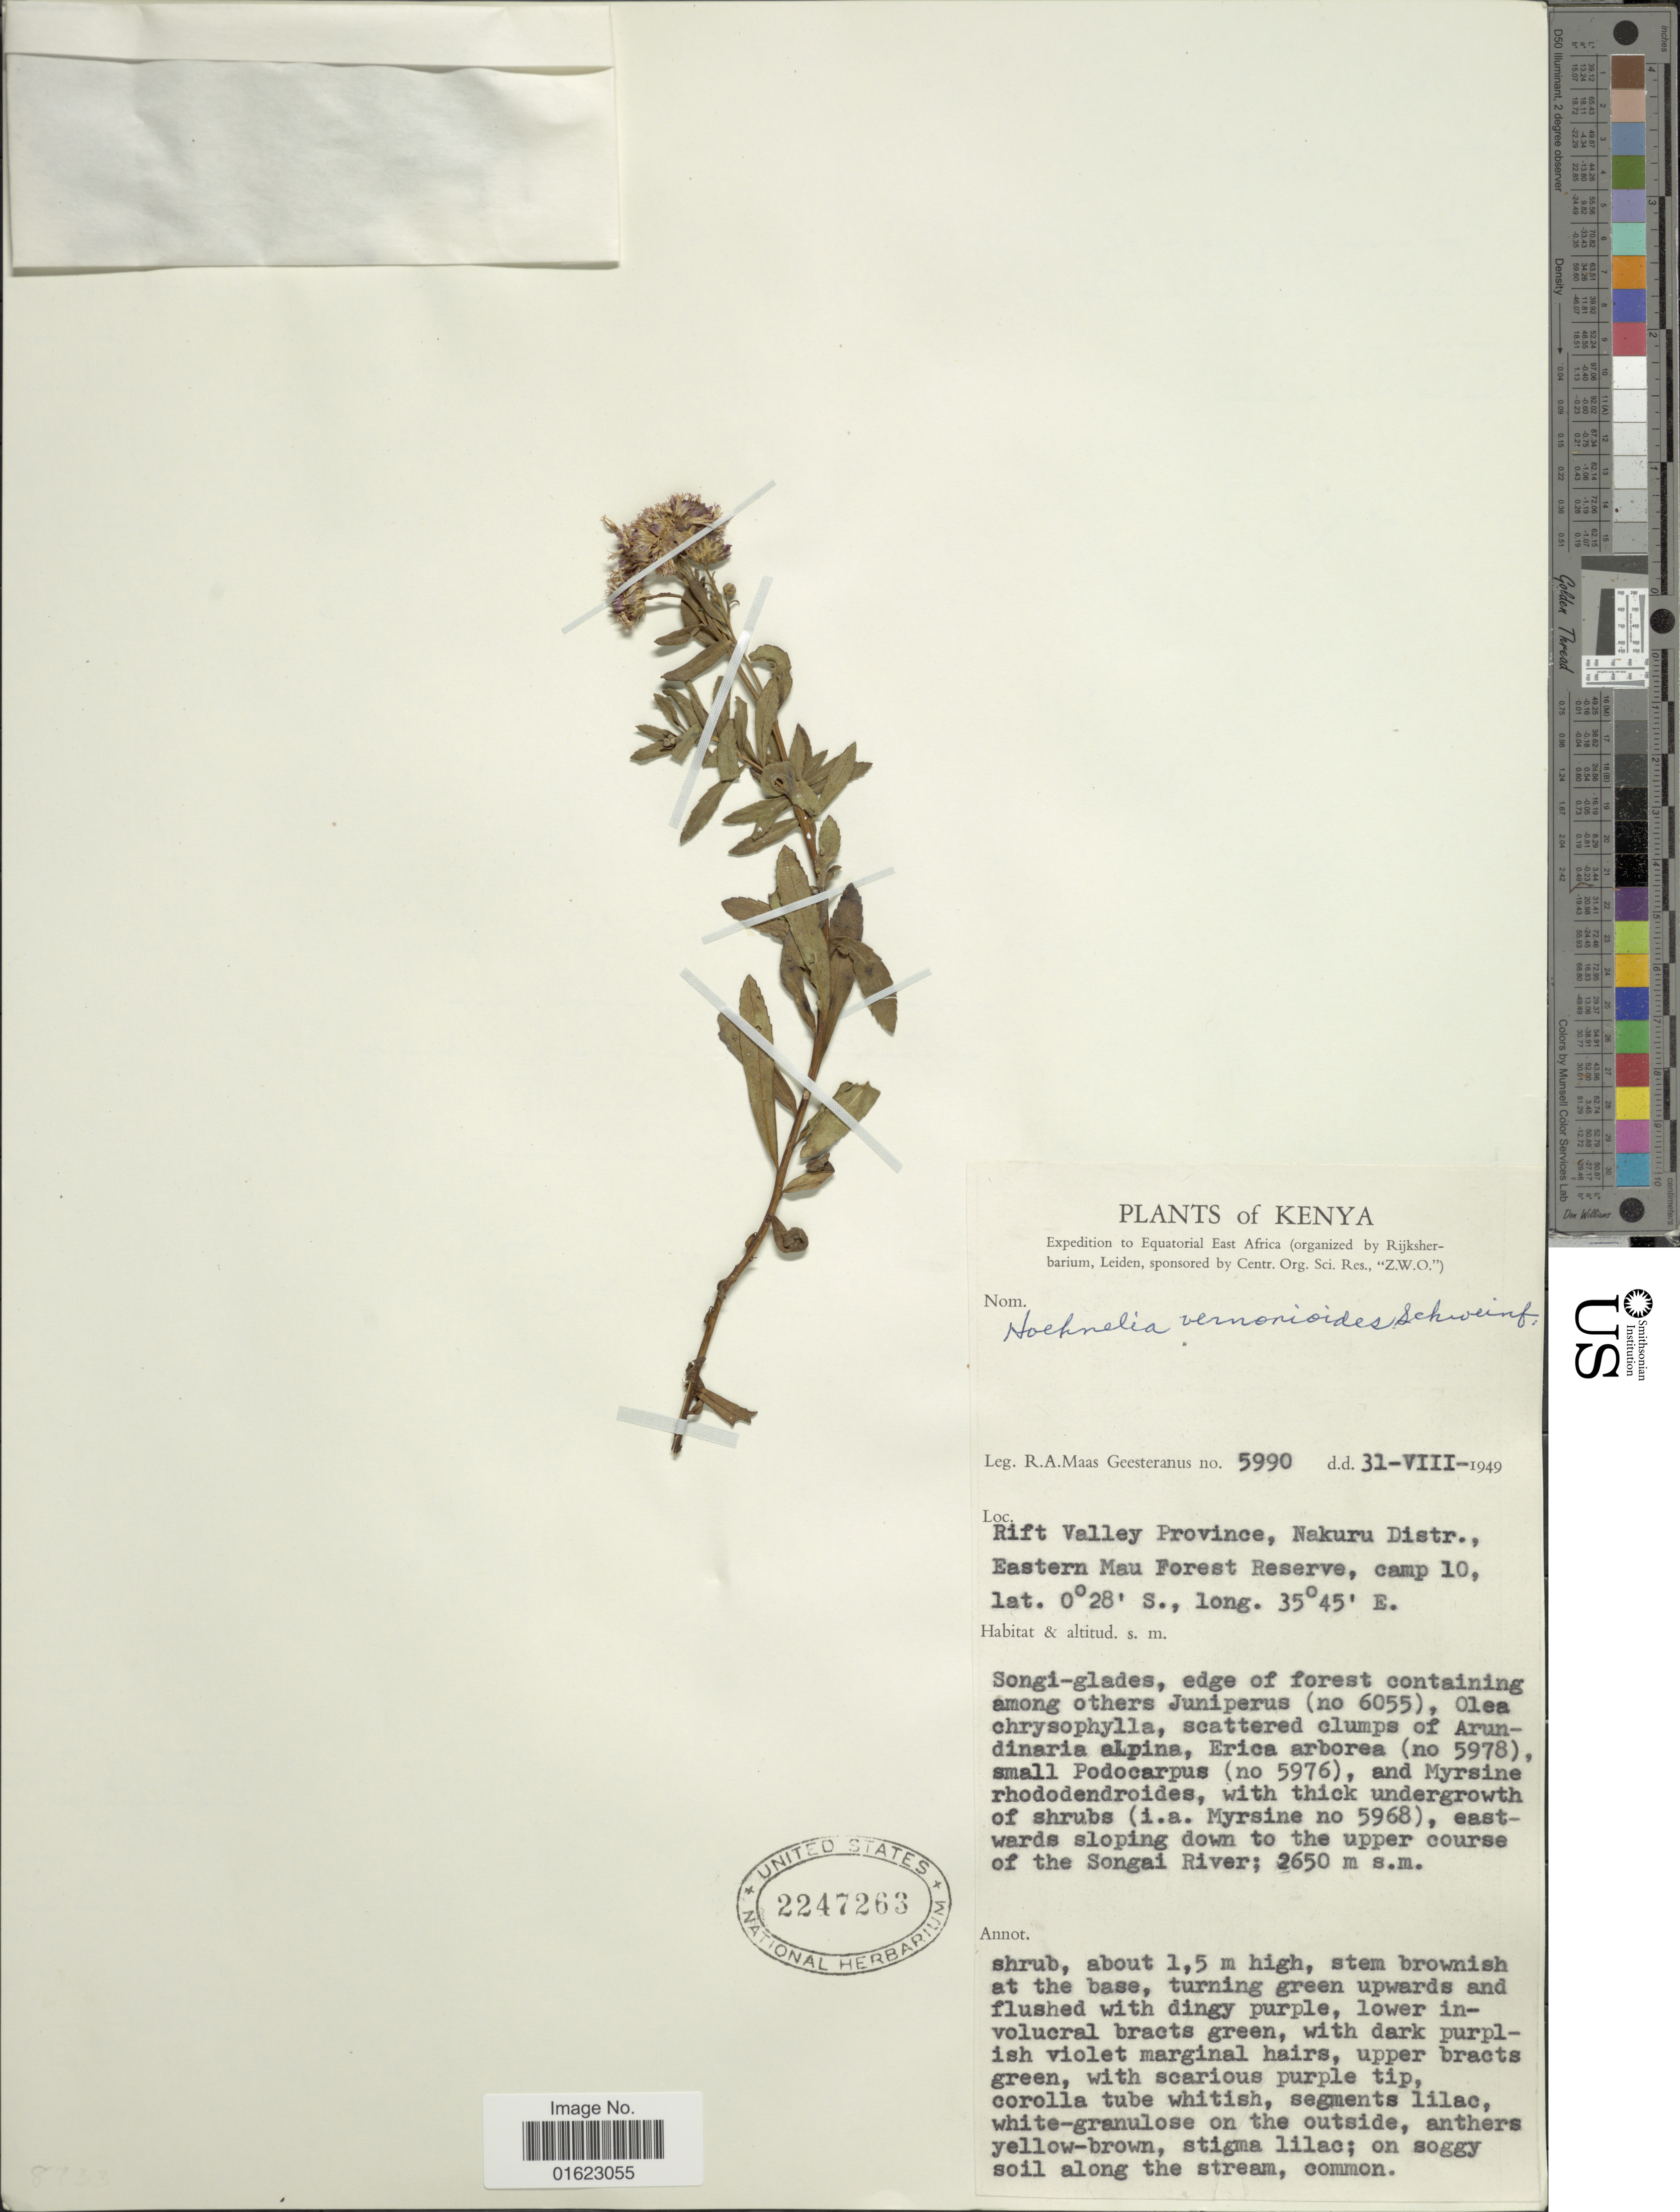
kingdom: Plantae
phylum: Tracheophyta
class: Magnoliopsida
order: Asterales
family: Asteraceae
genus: Ethulia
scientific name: Ethulia vernonioides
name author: (Schweinf.) M.G. Gilbert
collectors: R. A. Maas Geesteranus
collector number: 5990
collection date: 1949-08-31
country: Kenya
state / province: Nakuru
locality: Kenya. Rift Valley Province, Nakuru Distr., Eastern Mau Forest Reserve, camp 10.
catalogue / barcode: US 2247263